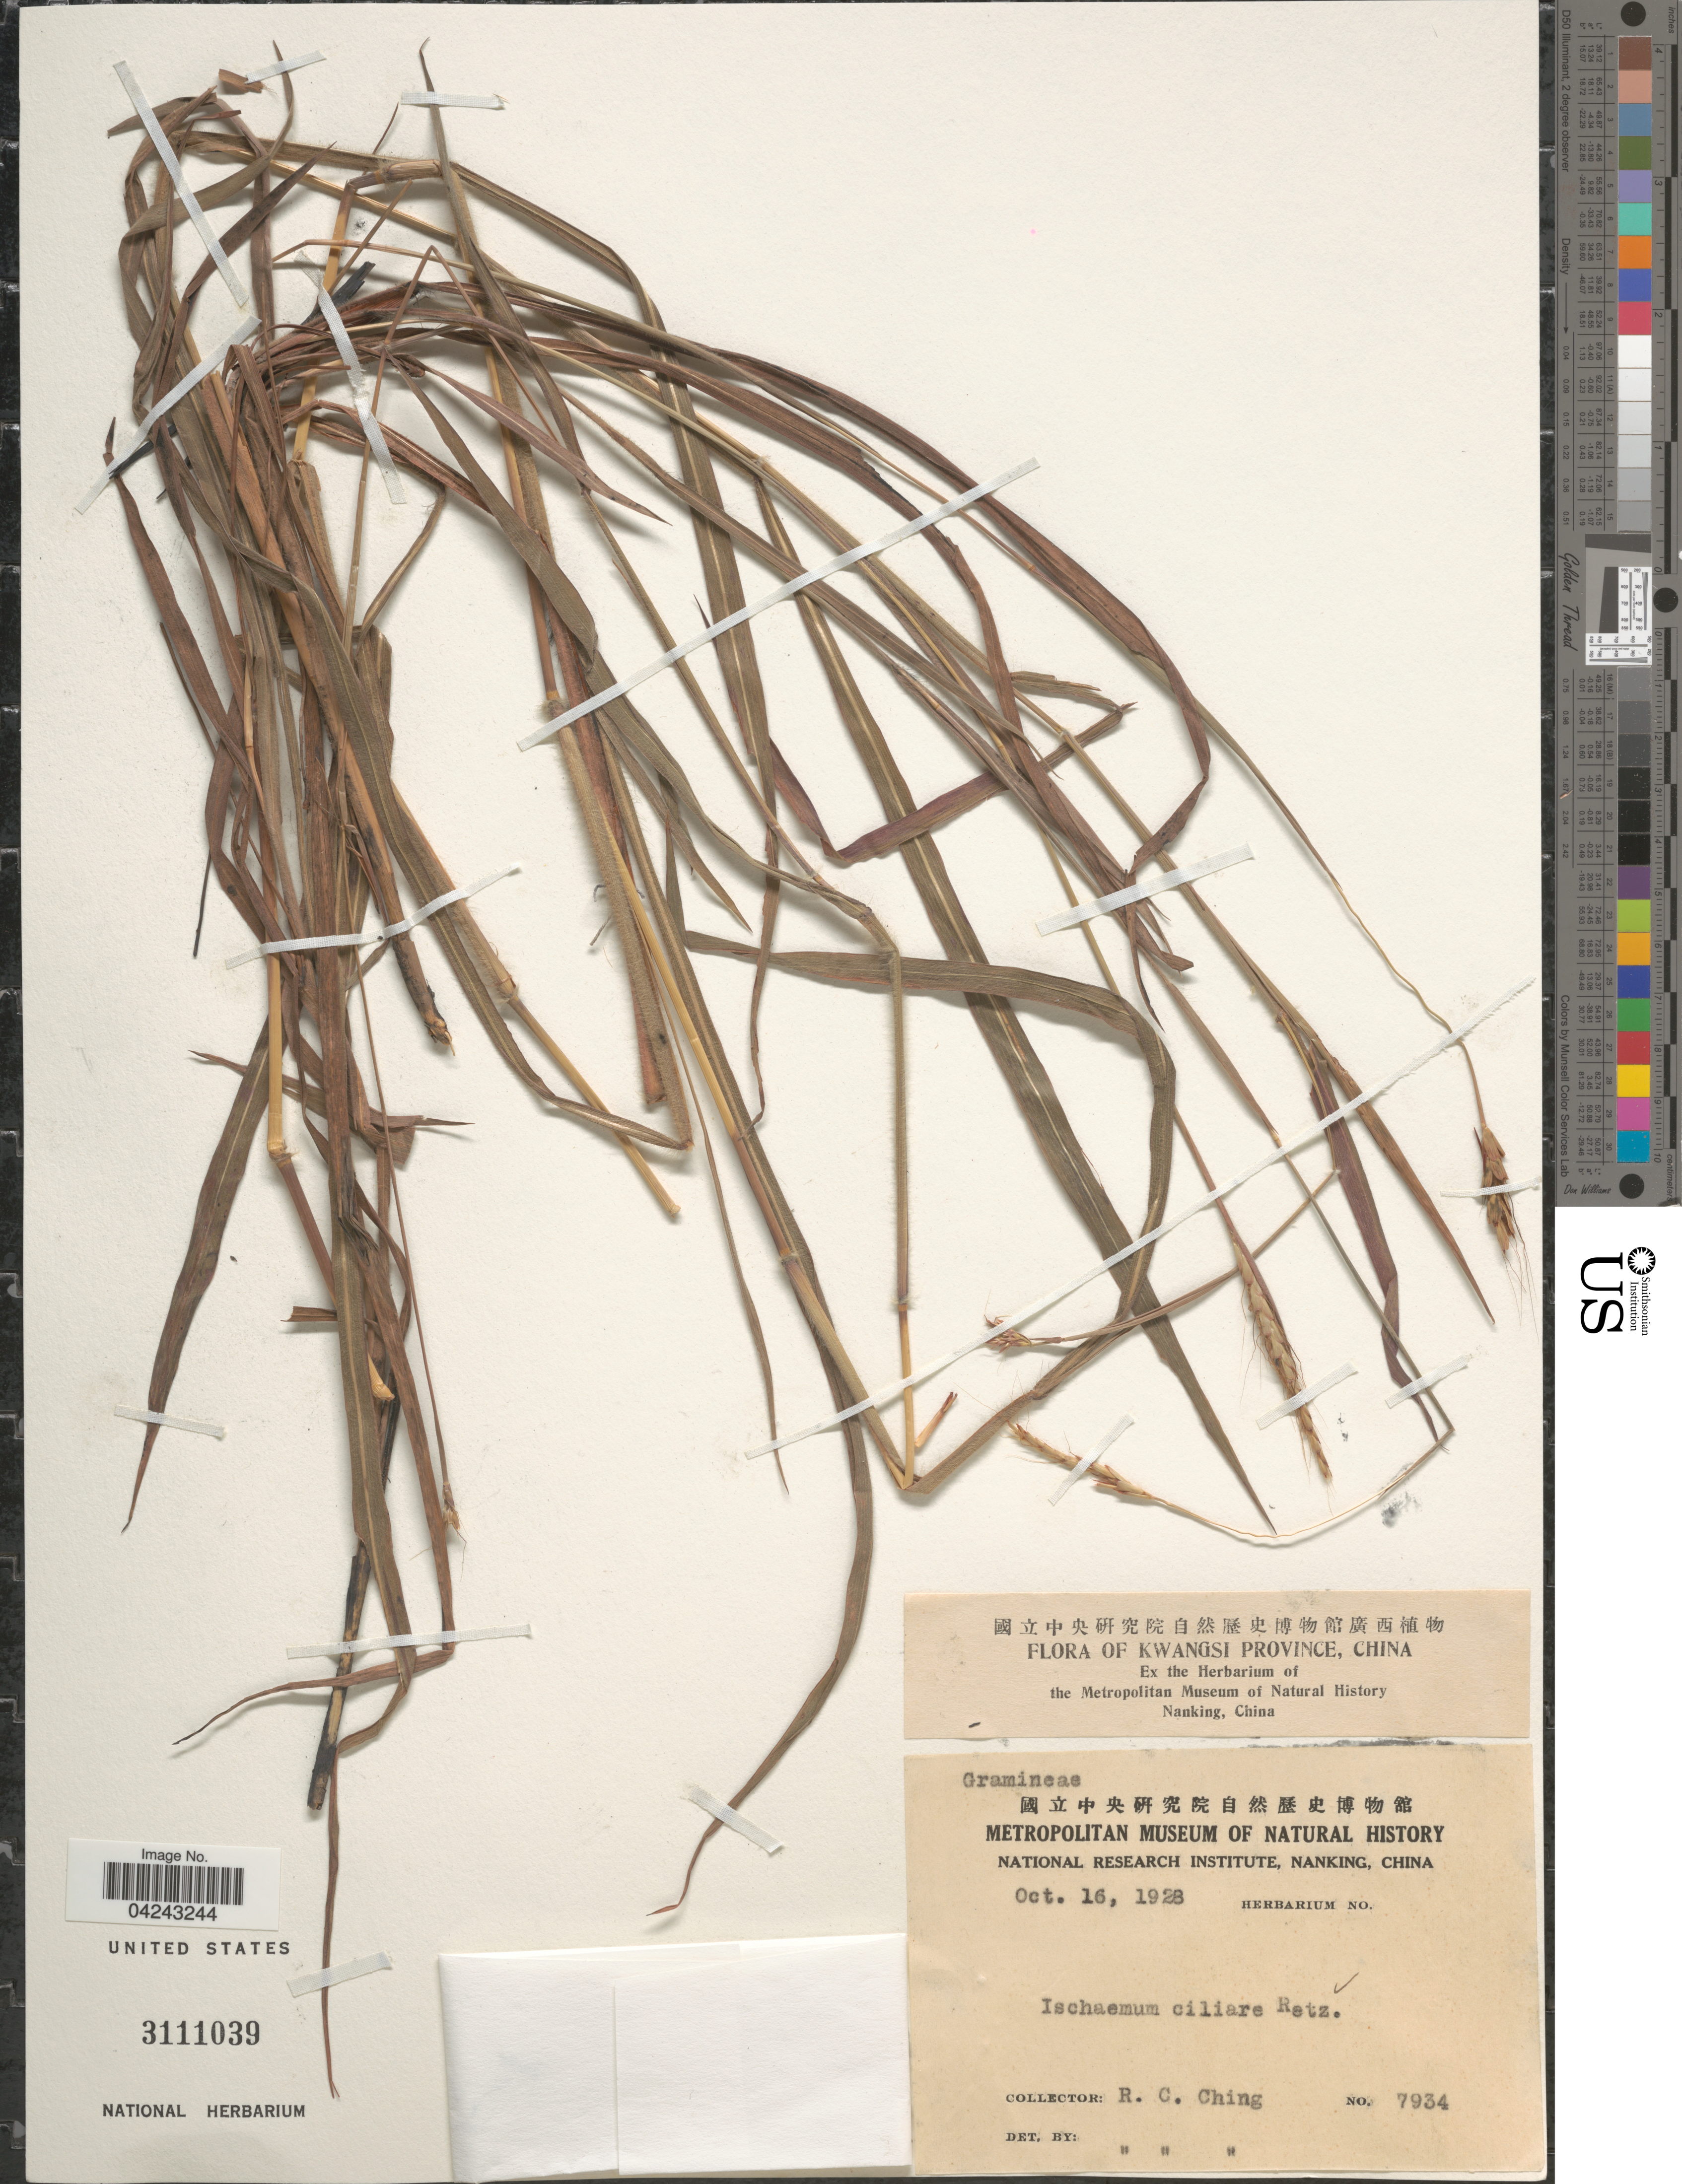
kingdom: Plantae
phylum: Tracheophyta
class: Liliopsida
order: Poales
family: Poaceae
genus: Ischaemum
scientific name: Ischaemum ciliare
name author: Retz.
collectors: R. C. Ching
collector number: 7934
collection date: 1928-10-16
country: China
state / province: Guangxi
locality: Kwangsi Province.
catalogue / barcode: US 3111039